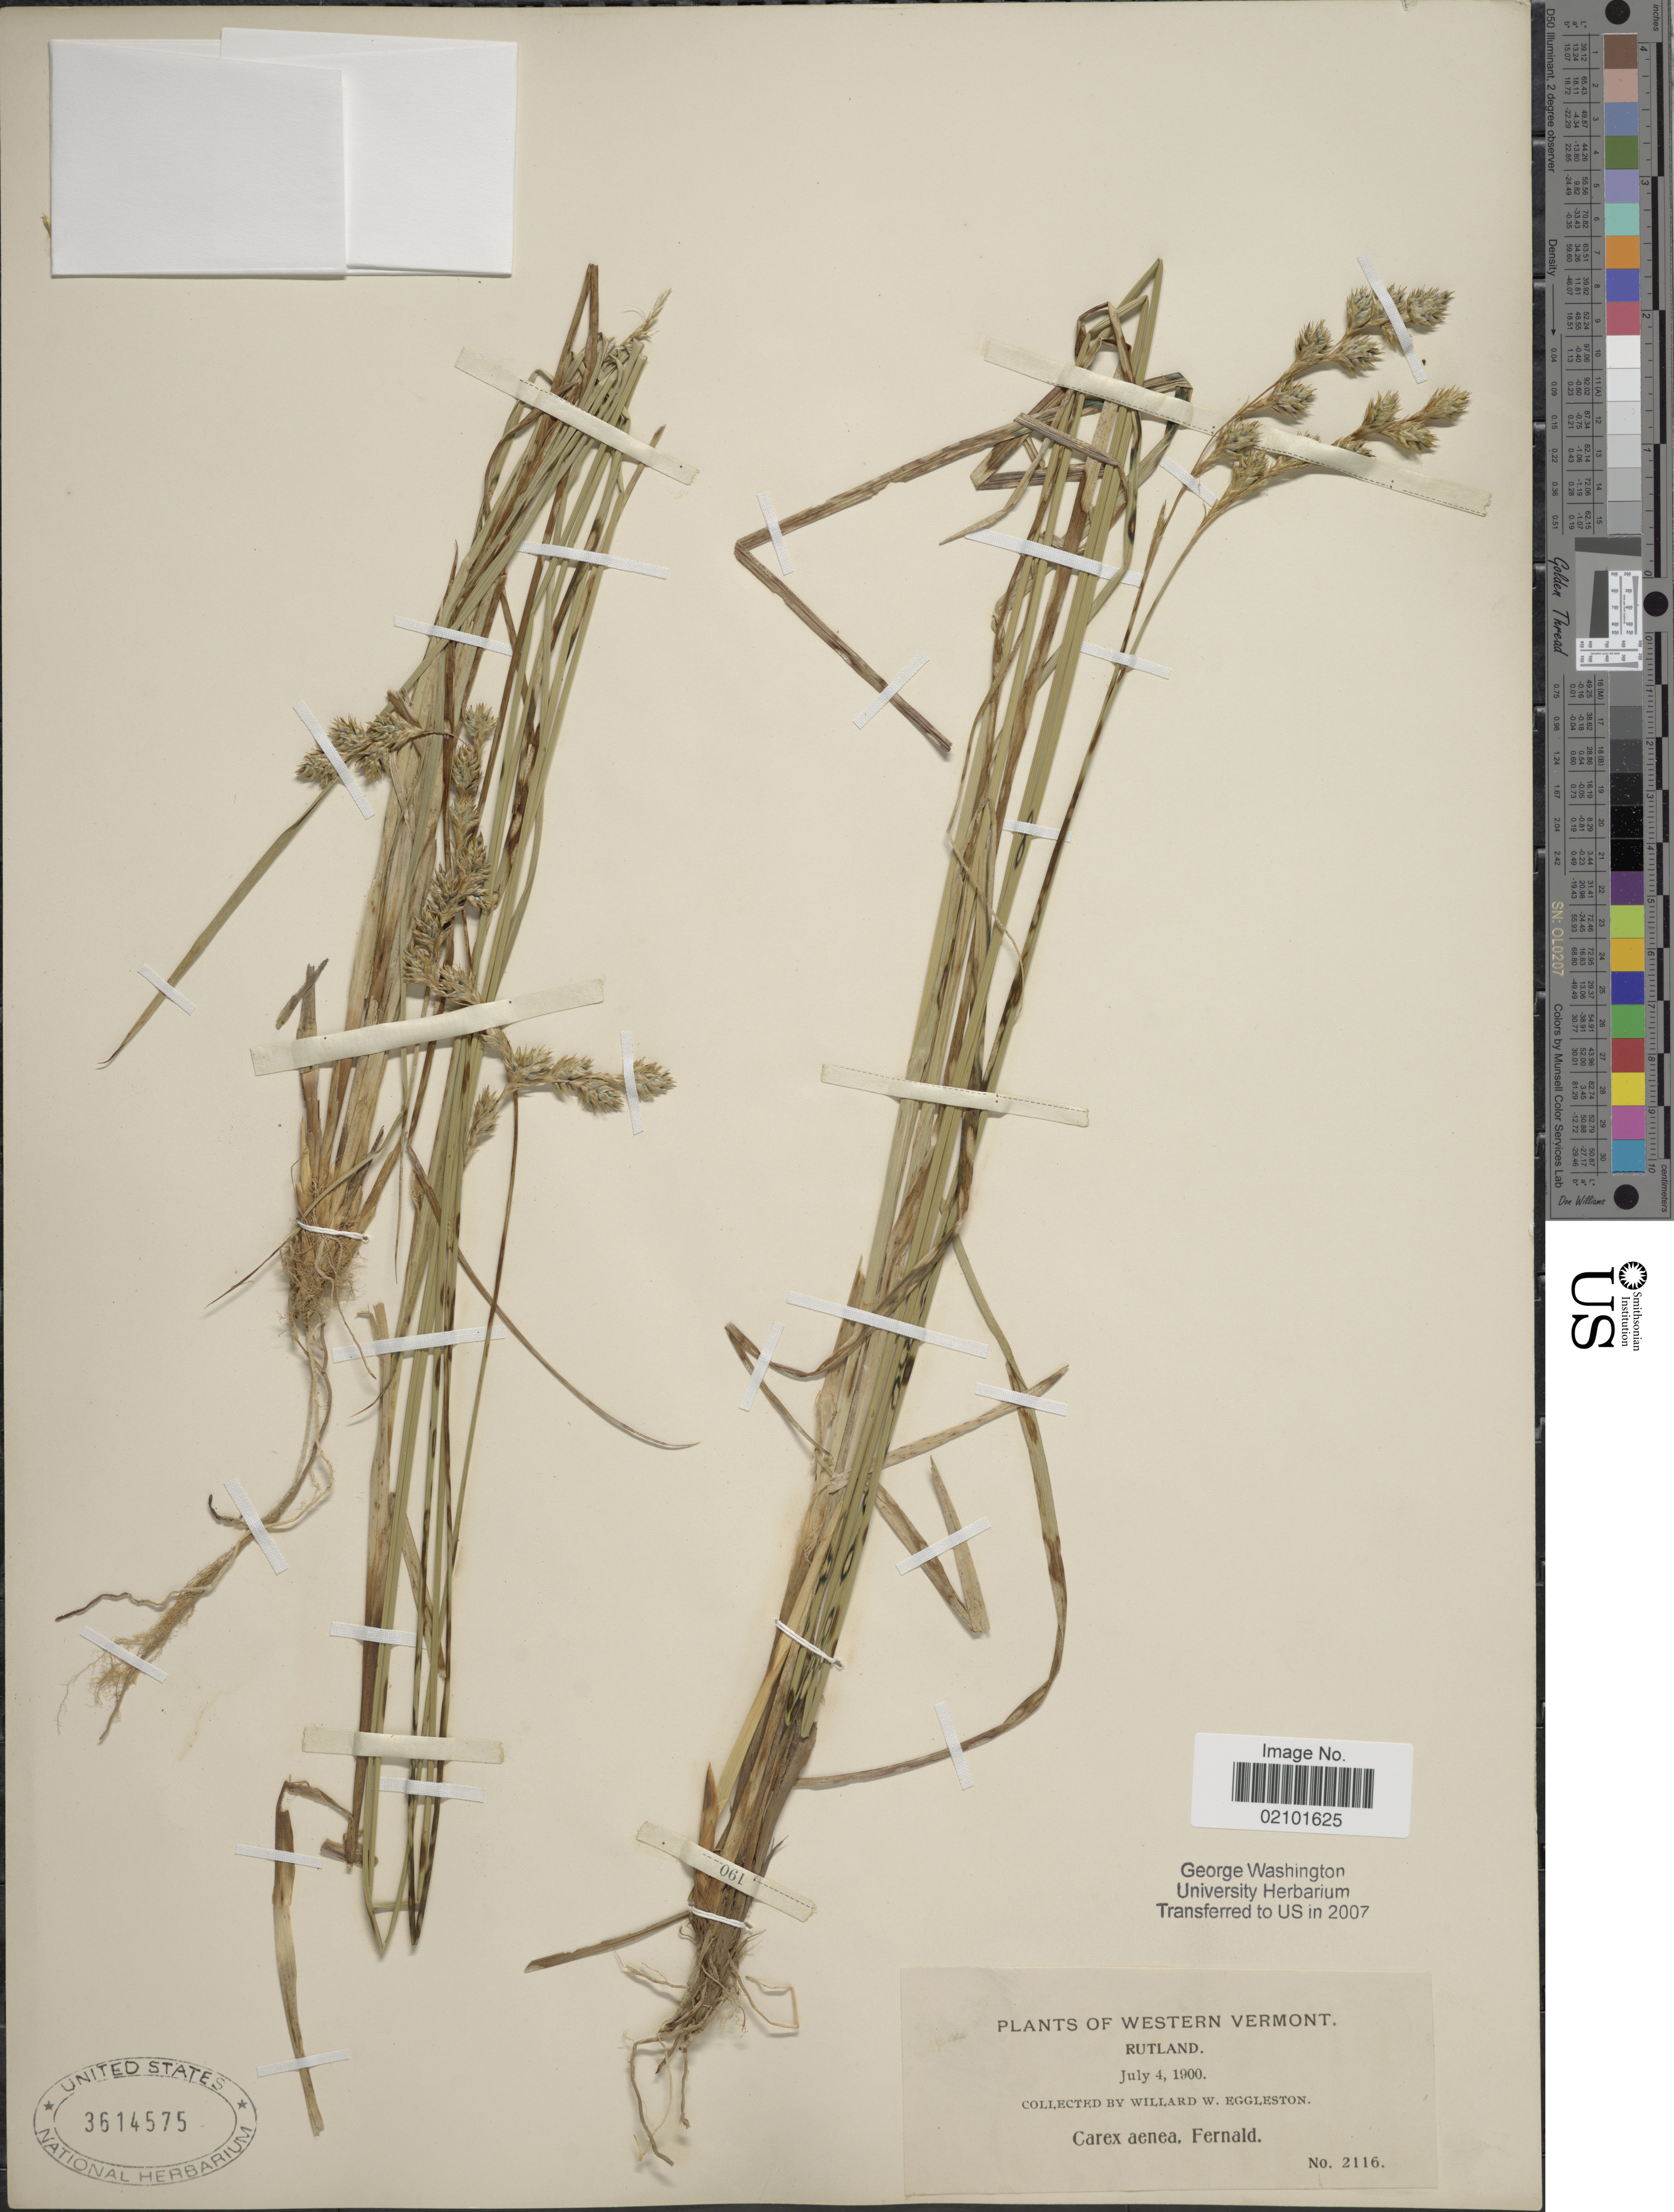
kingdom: Plantae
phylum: Tracheophyta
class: Liliopsida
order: Poales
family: Cyperaceae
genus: Carex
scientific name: Carex foenea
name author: Willd.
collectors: W. W. Eggleston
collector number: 2116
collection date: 1900-07-04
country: United States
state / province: Vermont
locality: Western Vermont. Rutland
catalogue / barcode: US 3614575